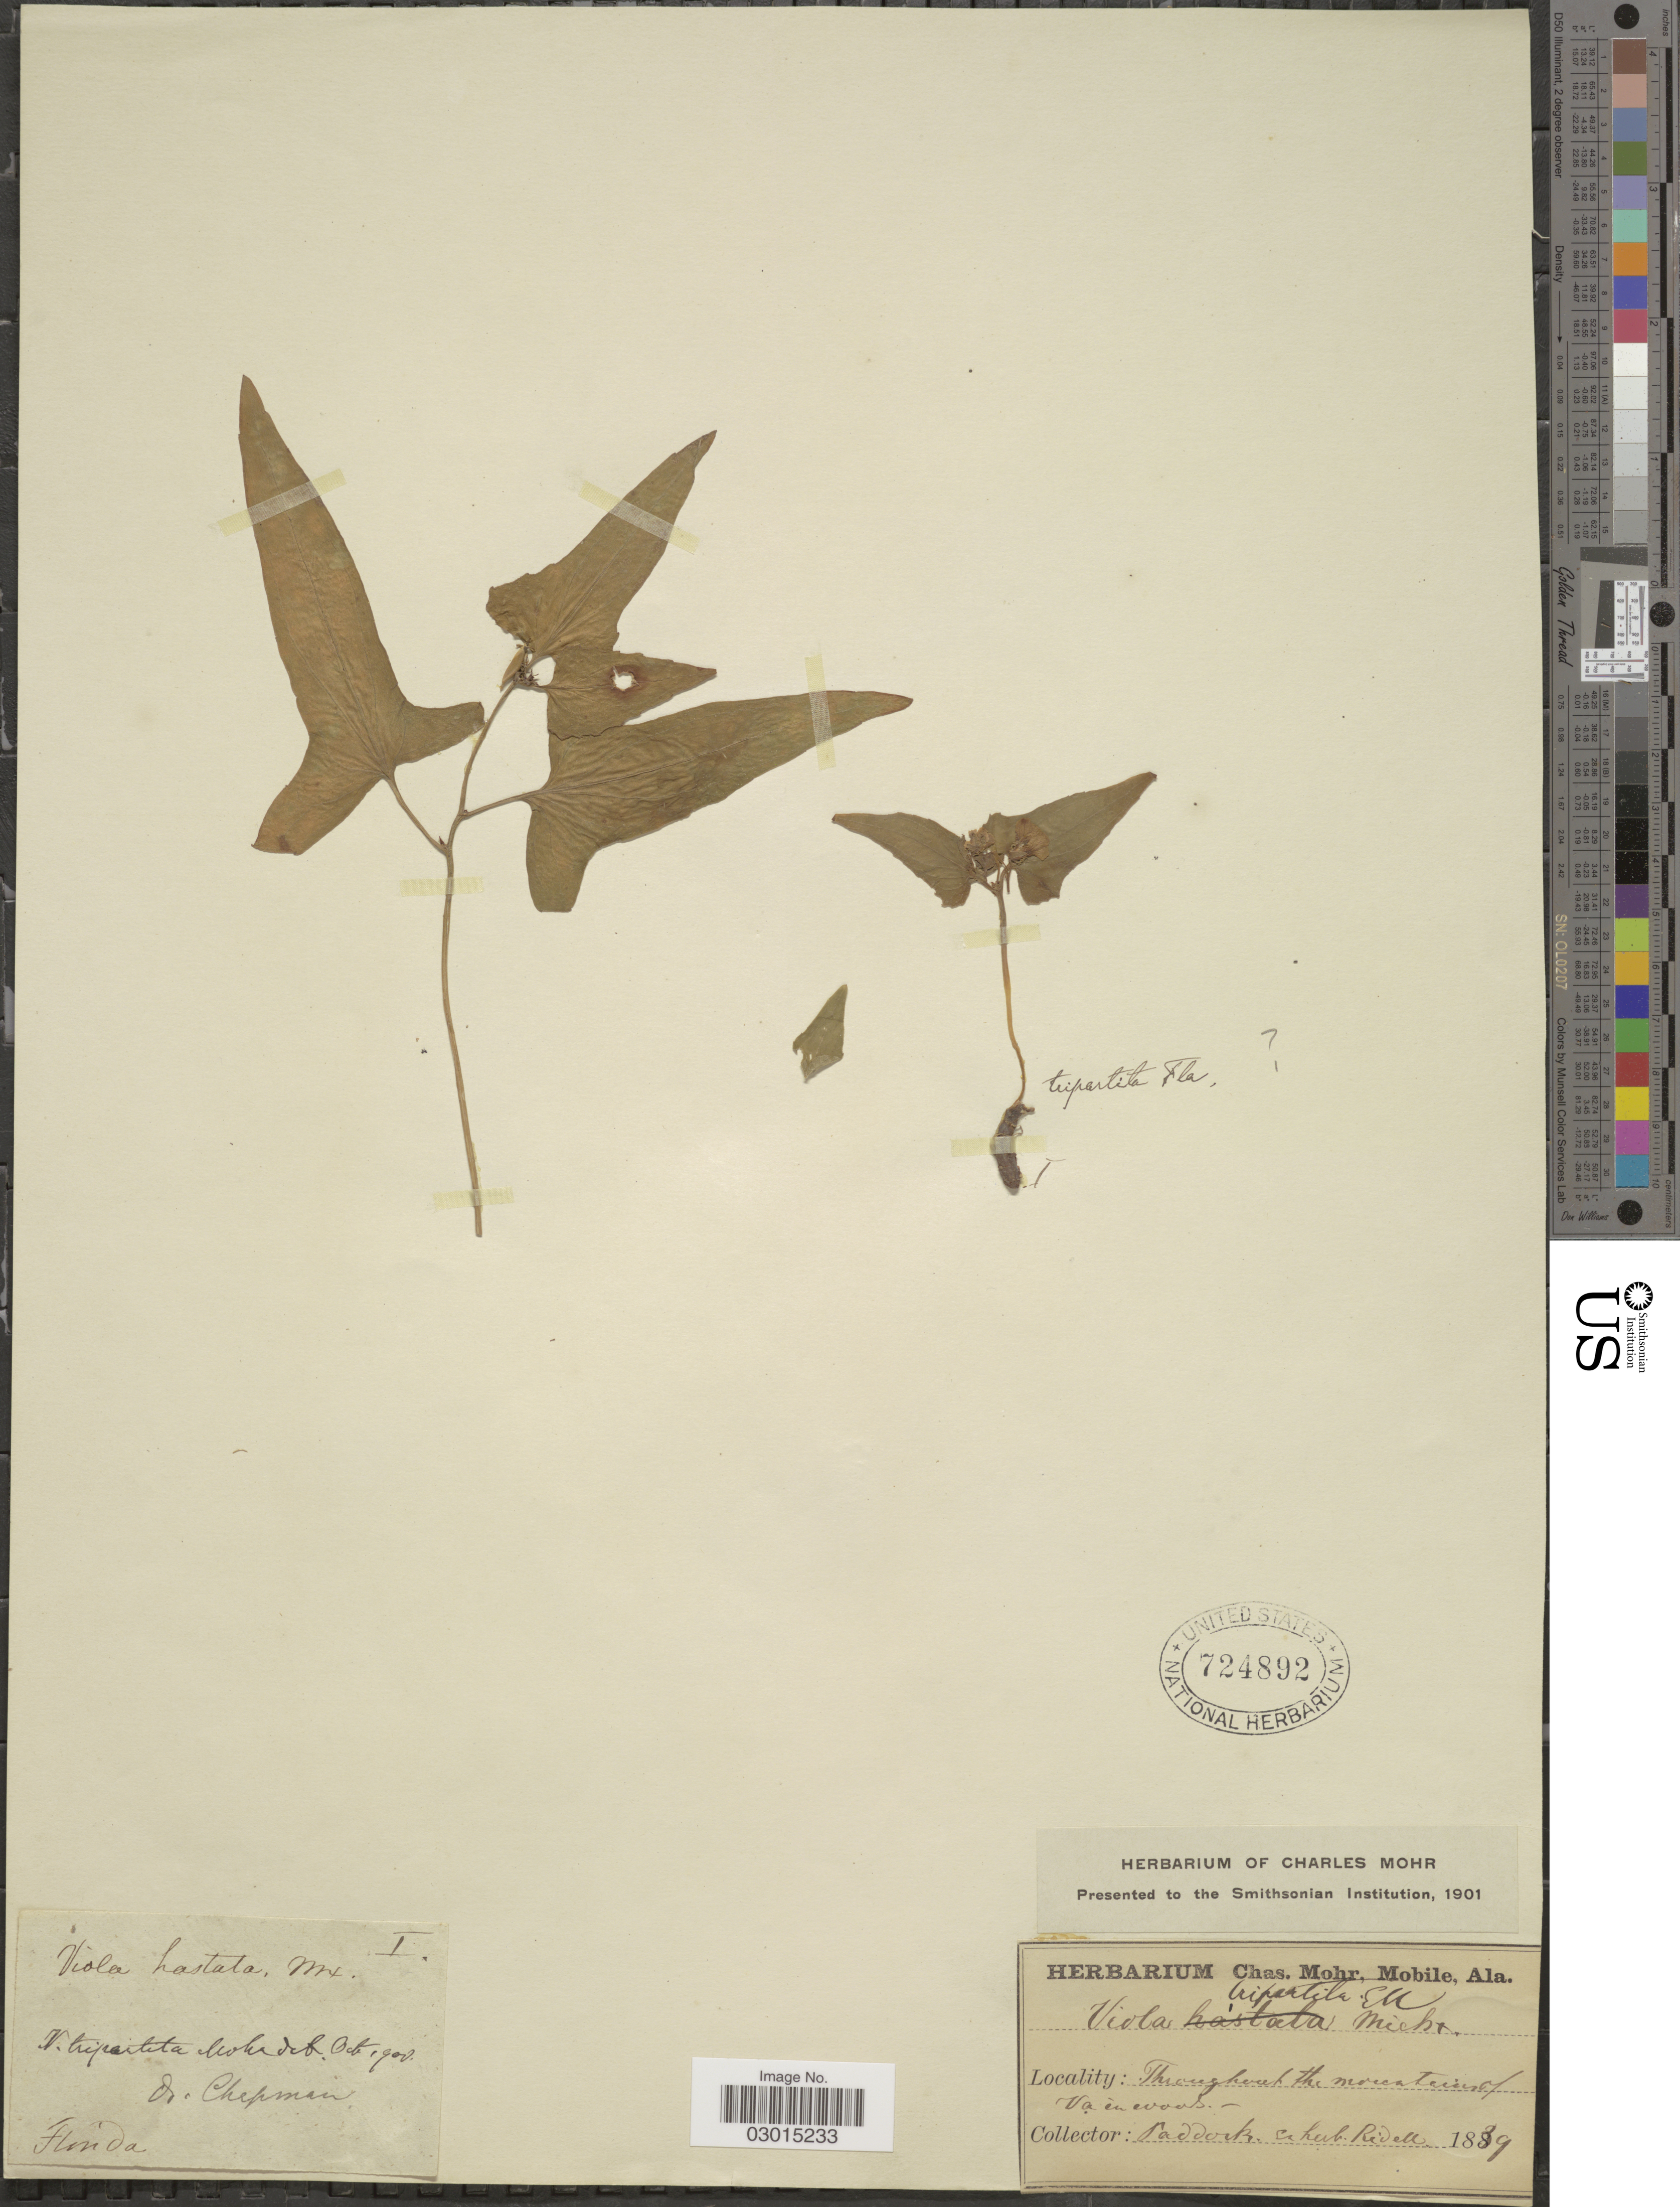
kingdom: Plantae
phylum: Tracheophyta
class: Magnoliopsida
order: Malpighiales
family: Violaceae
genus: Viola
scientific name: Viola hastata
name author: Michx.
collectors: -. Paddock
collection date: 1889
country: United States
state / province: Alabama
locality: Throughout the mountains of Va in woods.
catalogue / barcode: US 724892